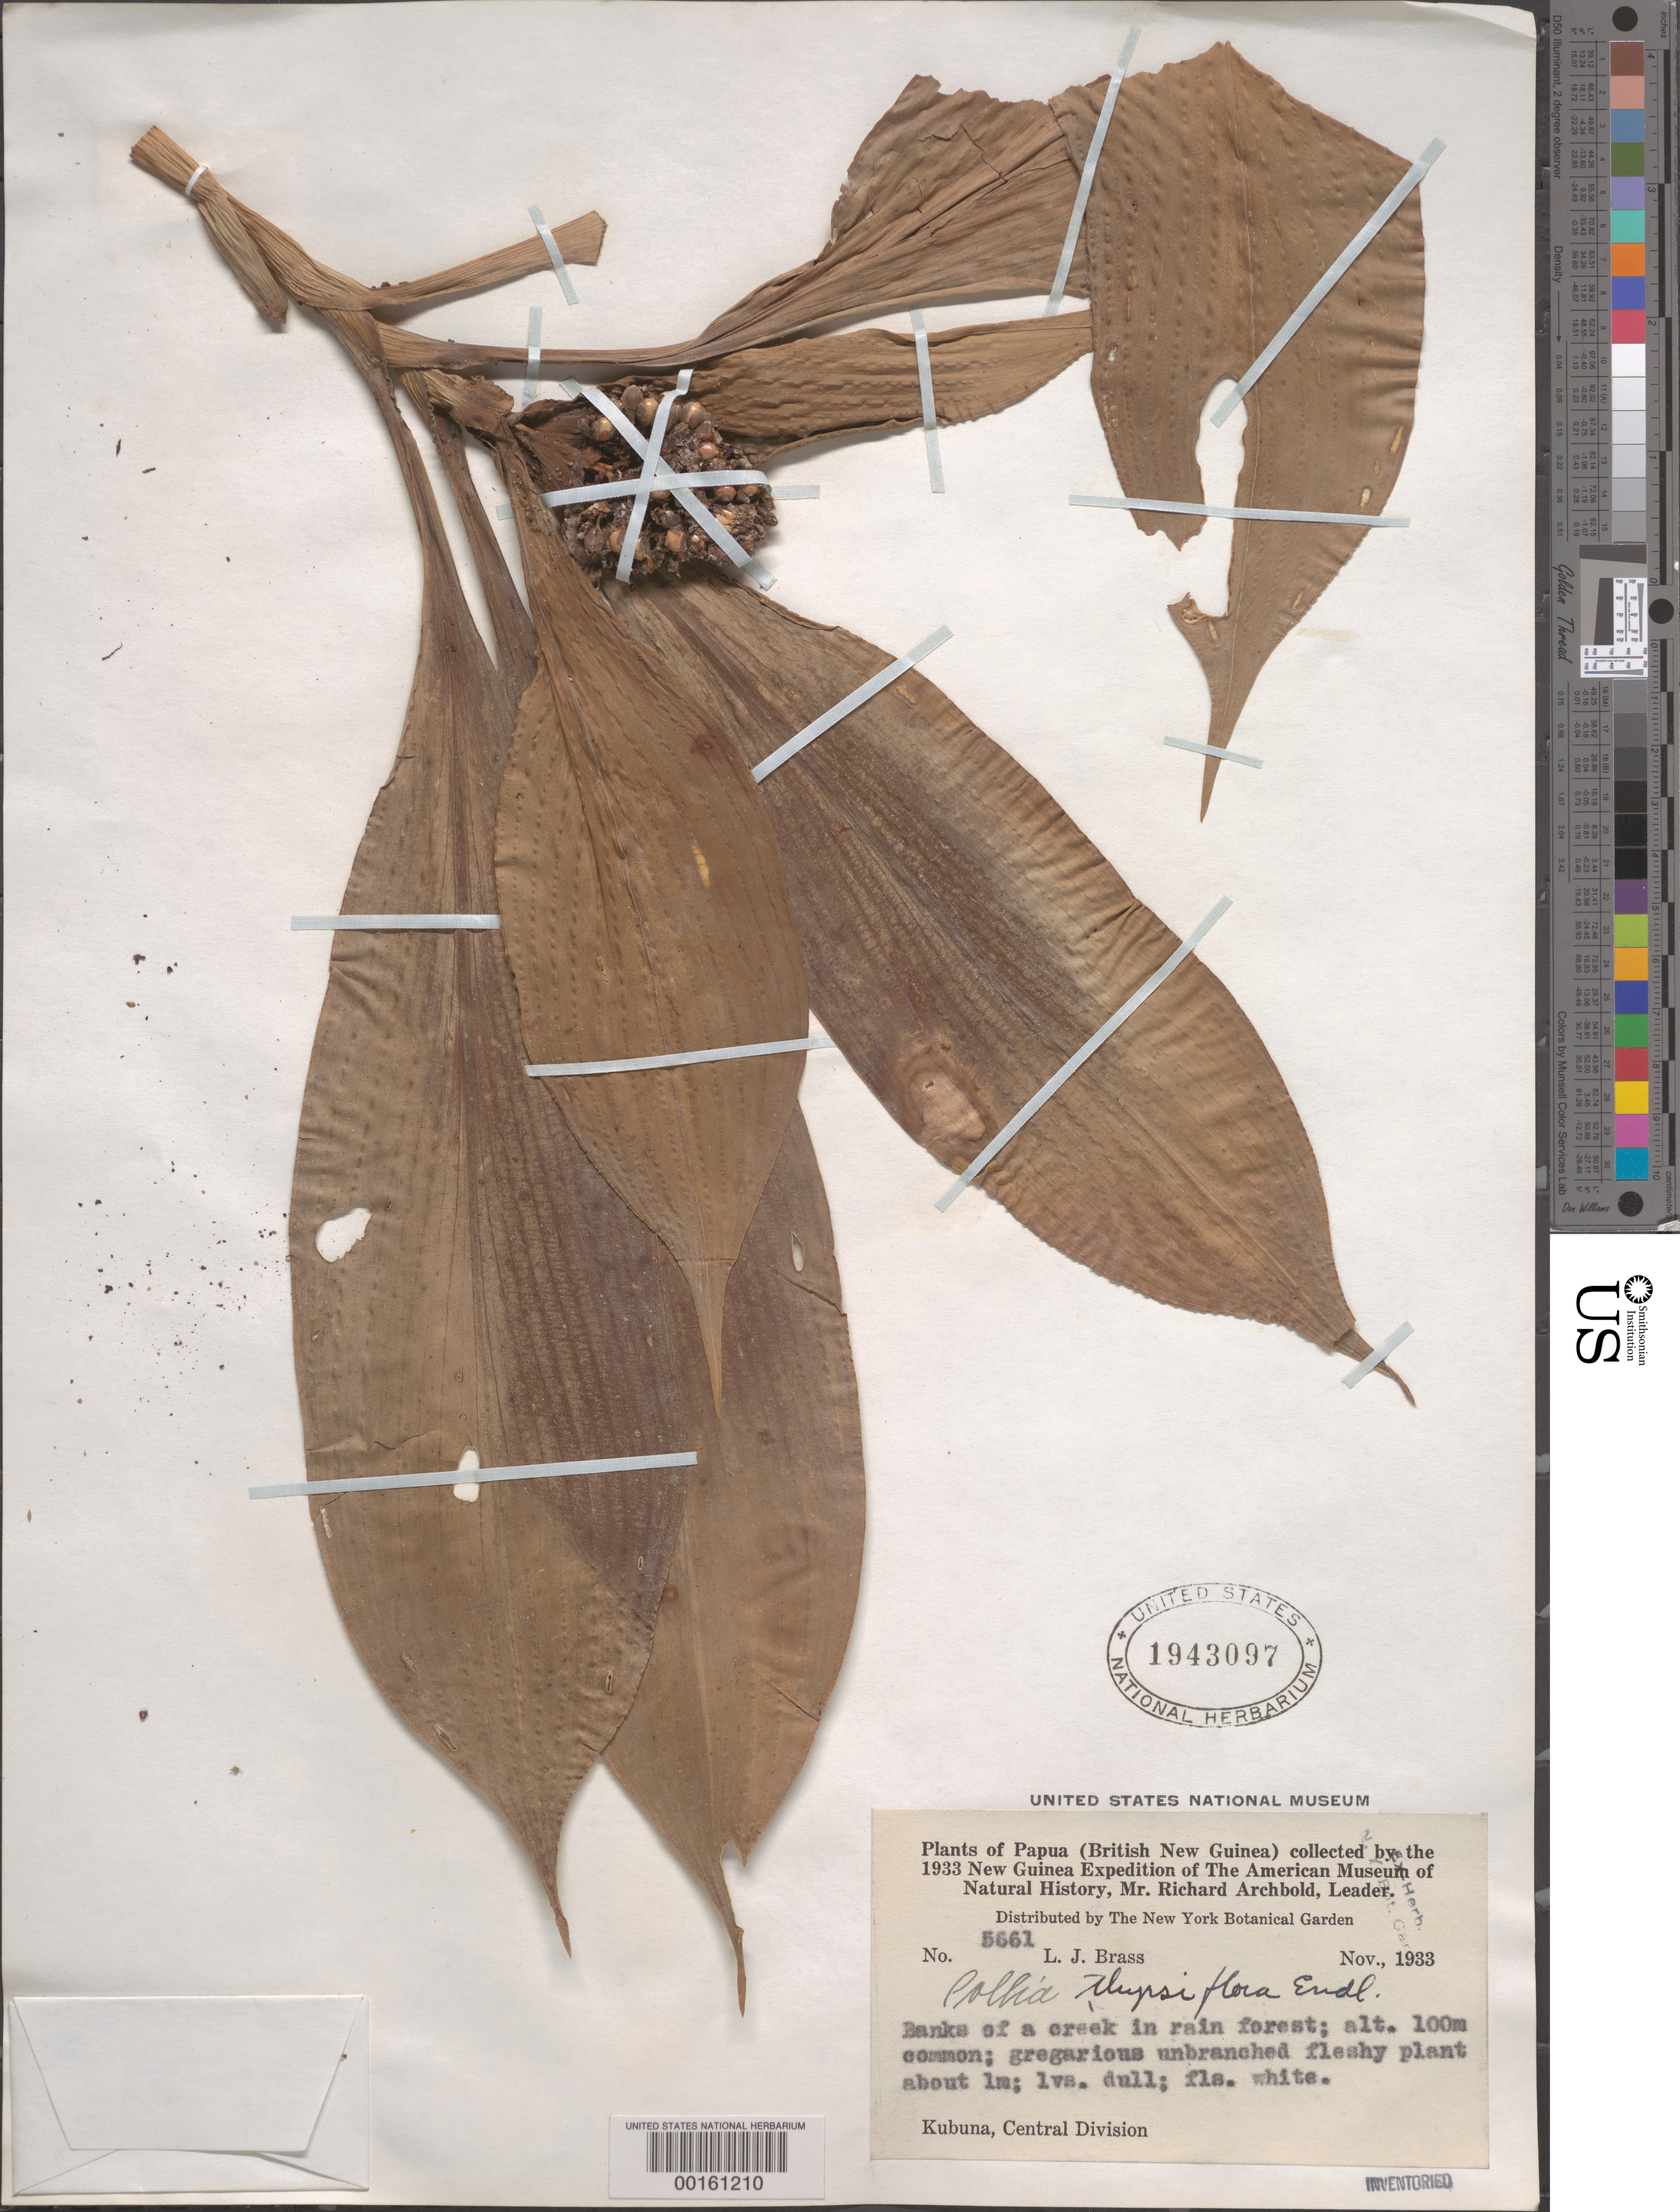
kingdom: Plantae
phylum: Tracheophyta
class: Liliopsida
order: Commelinales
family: Commelinaceae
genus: Pollia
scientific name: Pollia thyrsiflora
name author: (Blume) Steud.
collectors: L. J. Brass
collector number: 5661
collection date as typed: Nov 1933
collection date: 1933-11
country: Papua New Guinea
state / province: Central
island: New Guinea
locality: Kubuna, central division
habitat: Banks of a creek (rainforest)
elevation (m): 100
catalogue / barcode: US 1943097